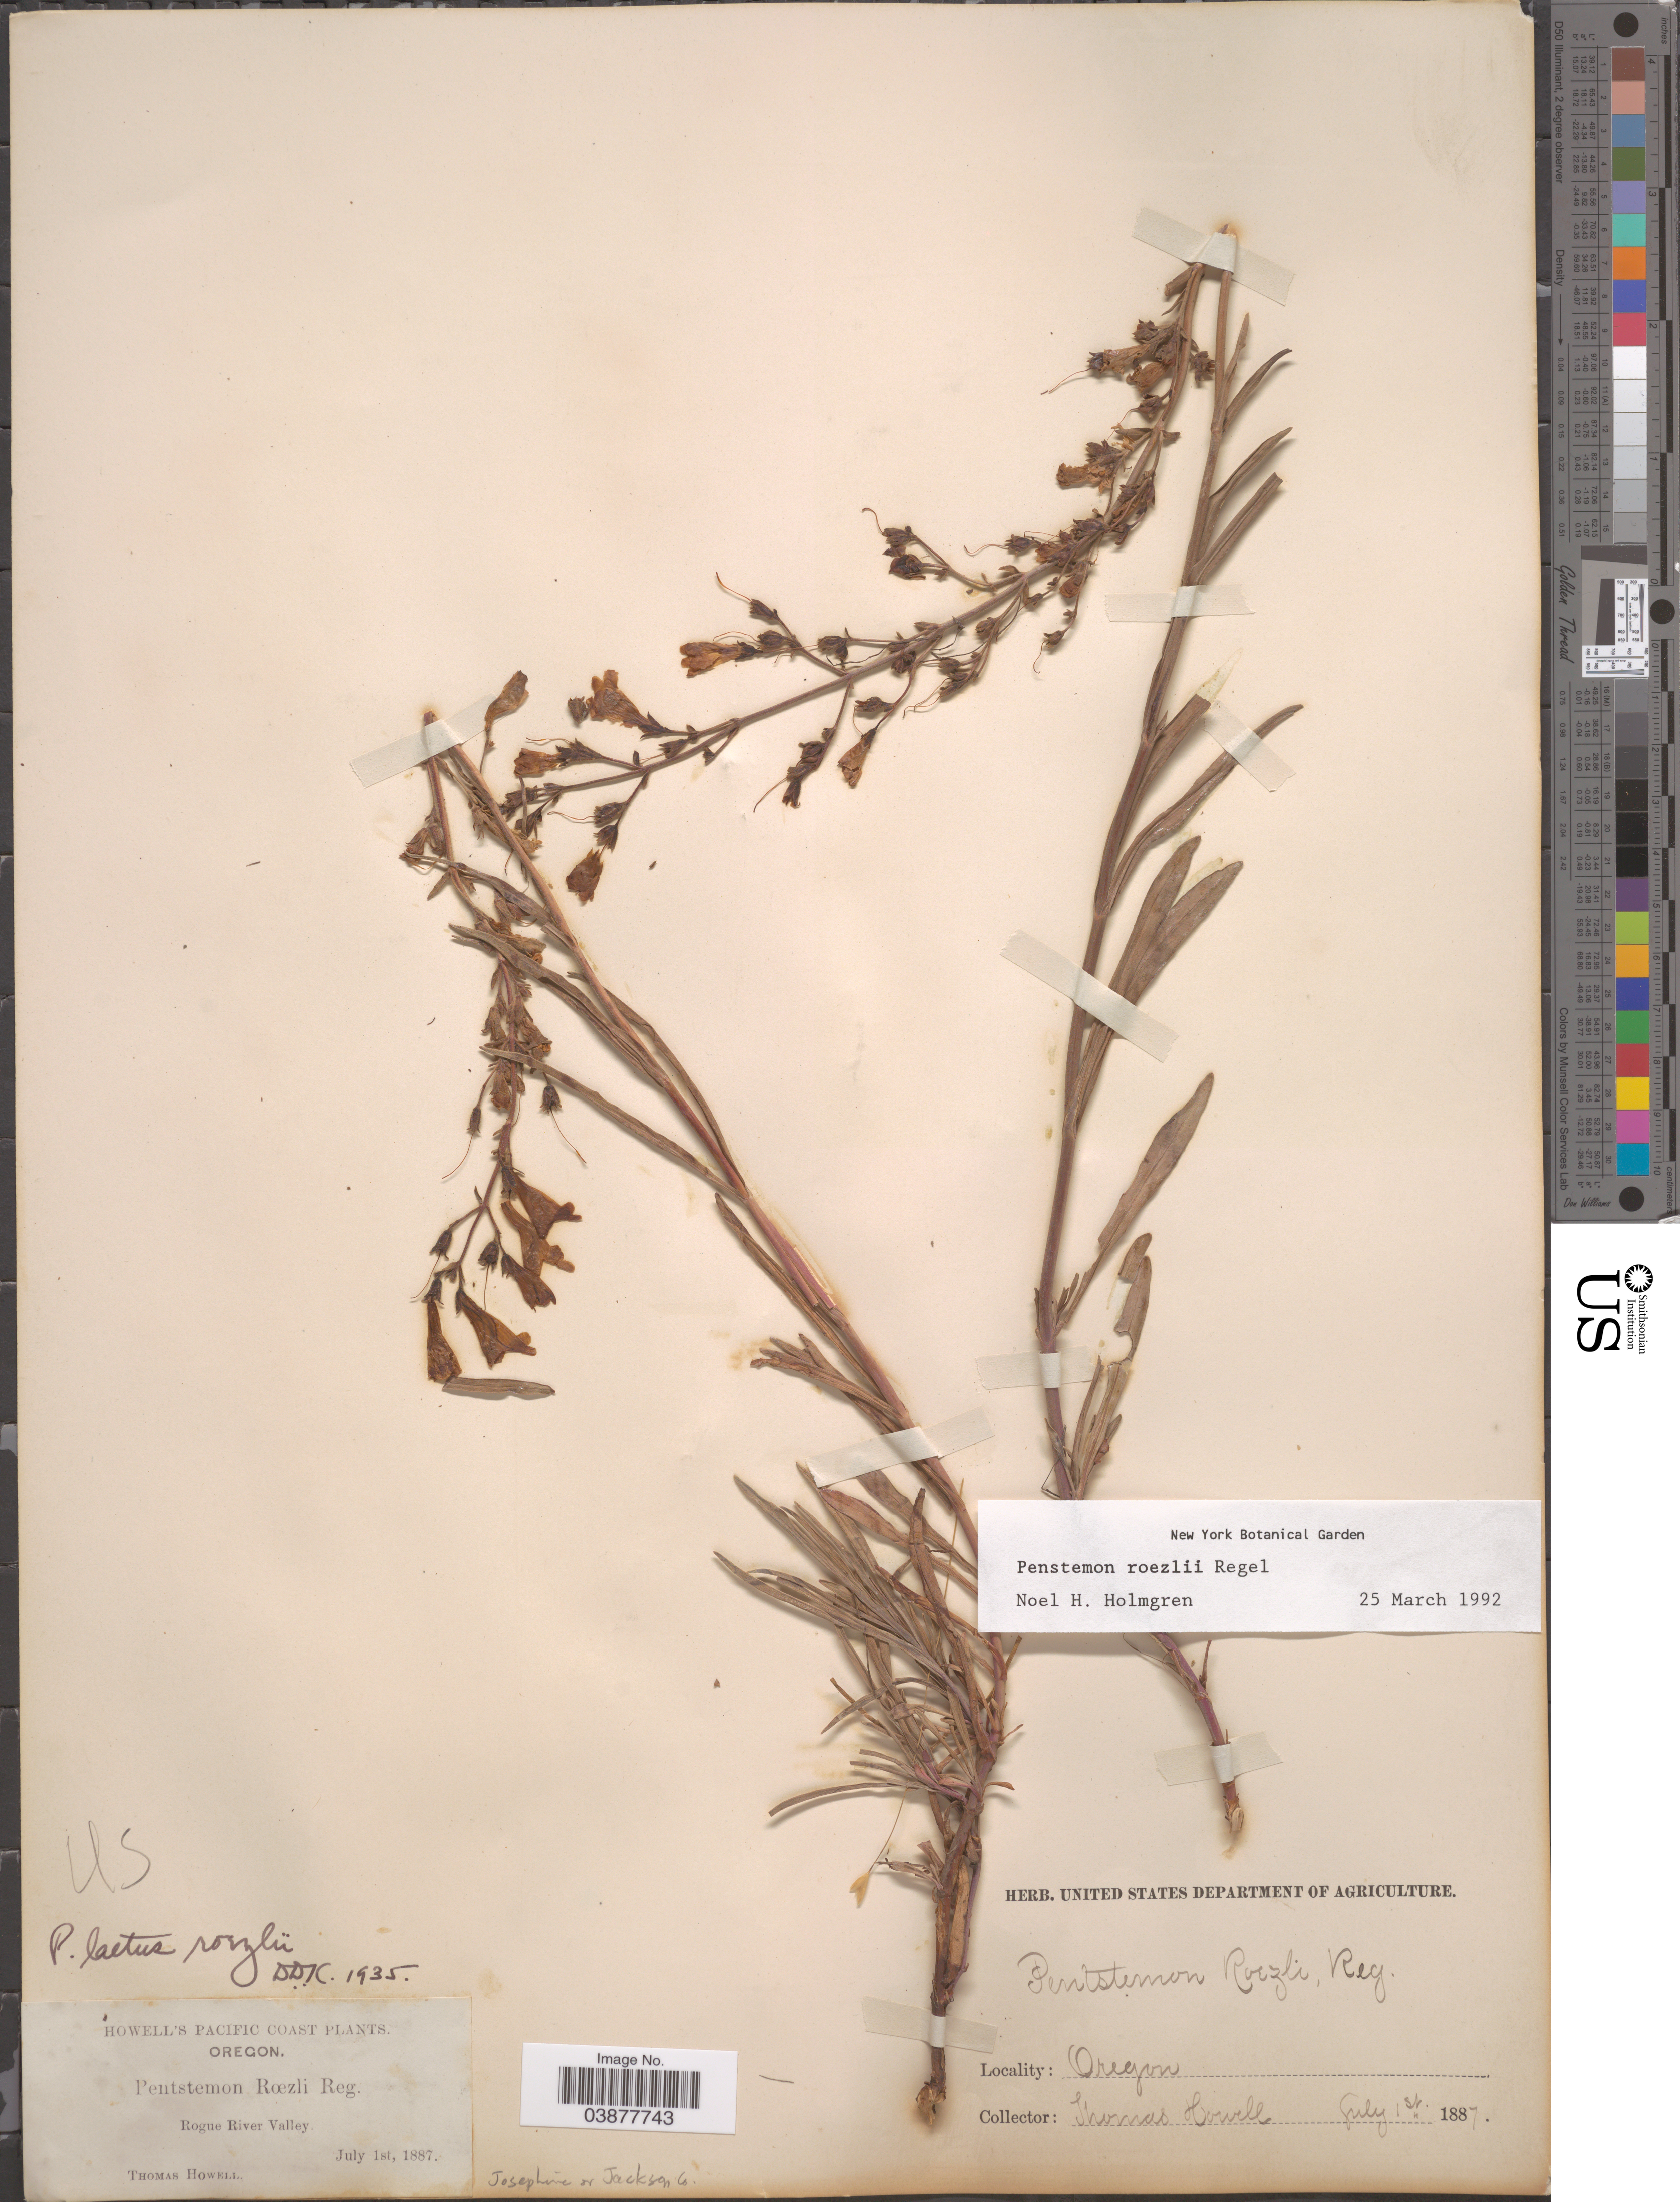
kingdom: Plantae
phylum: Tracheophyta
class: Magnoliopsida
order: Lamiales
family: Plantaginaceae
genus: Penstemon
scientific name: Penstemon roezlii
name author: Regel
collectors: T. Howell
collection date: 1887-07-01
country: United States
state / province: Oregon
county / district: Jackson / Josephine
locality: Pacific Coast. Bogue River Valley. Josephine or Jackson Co.